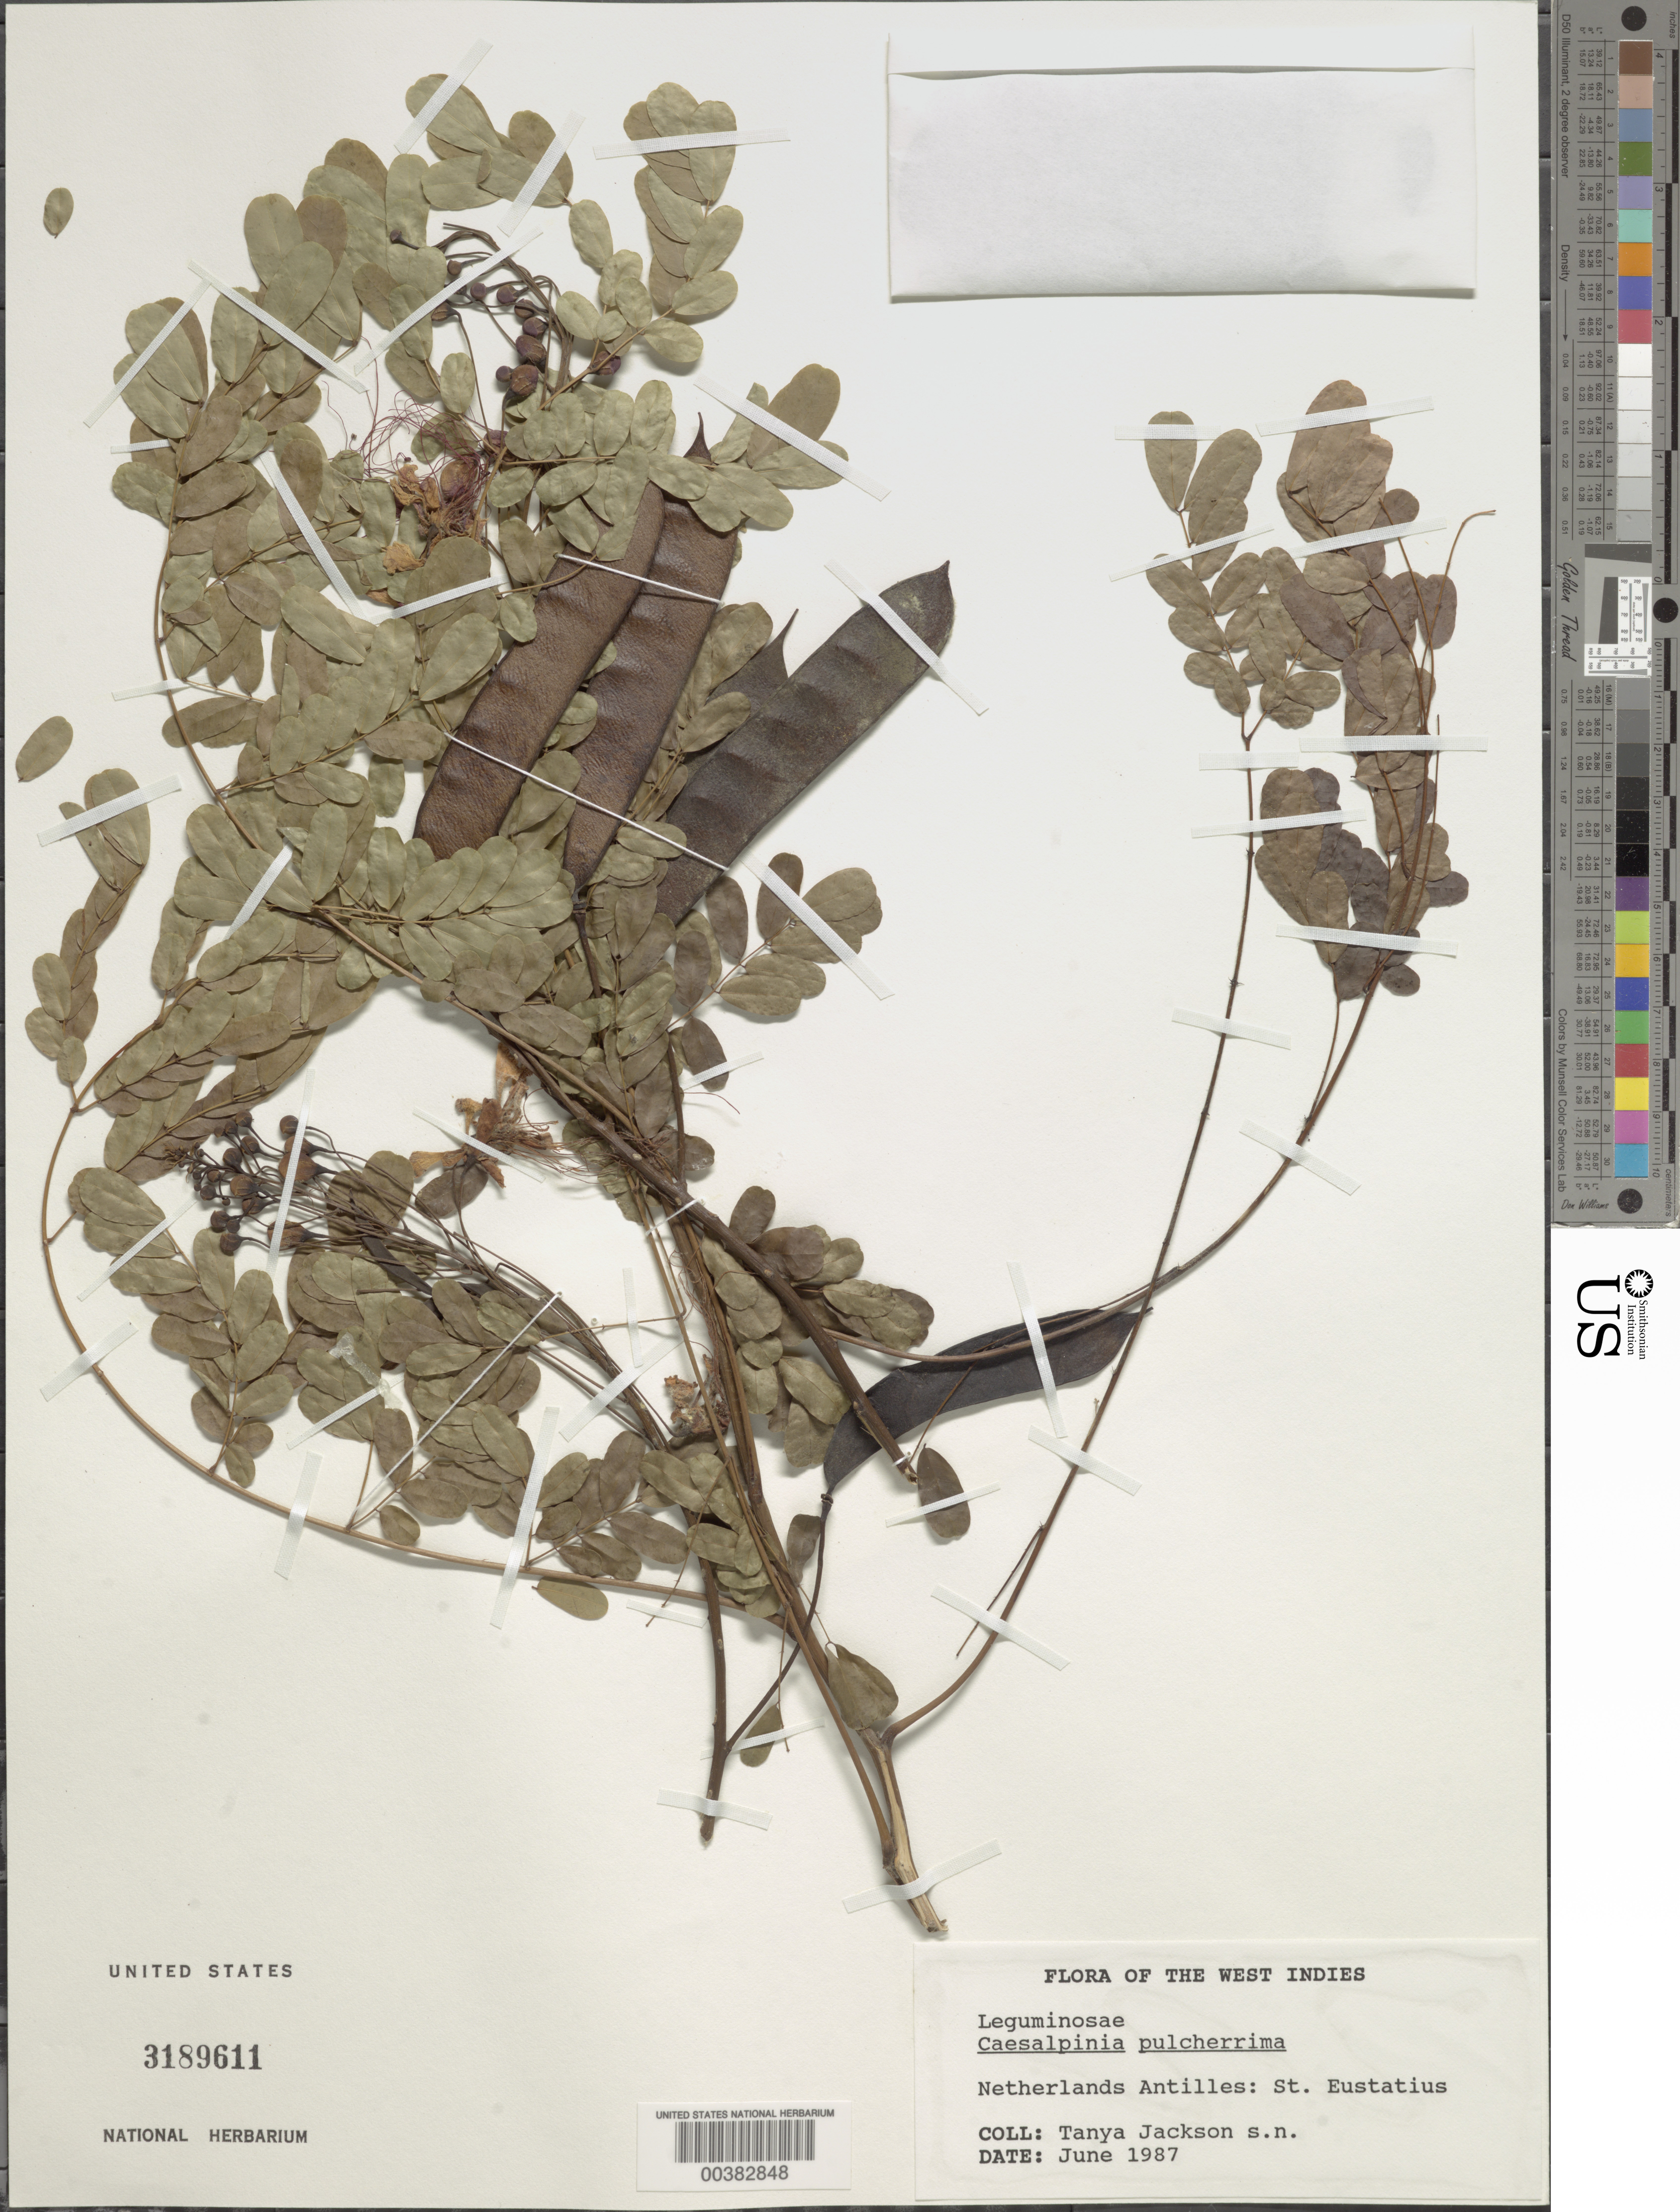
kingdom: Plantae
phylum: Tracheophyta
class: Magnoliopsida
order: Fabales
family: Fabaceae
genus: Caesalpinia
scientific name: Caesalpinia pulcherrima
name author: (L.) Sw.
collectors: T. Jackson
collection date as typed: Jun 1987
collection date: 1987-06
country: Netherlands Antilles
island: Sint Eustatius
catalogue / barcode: US 3189611